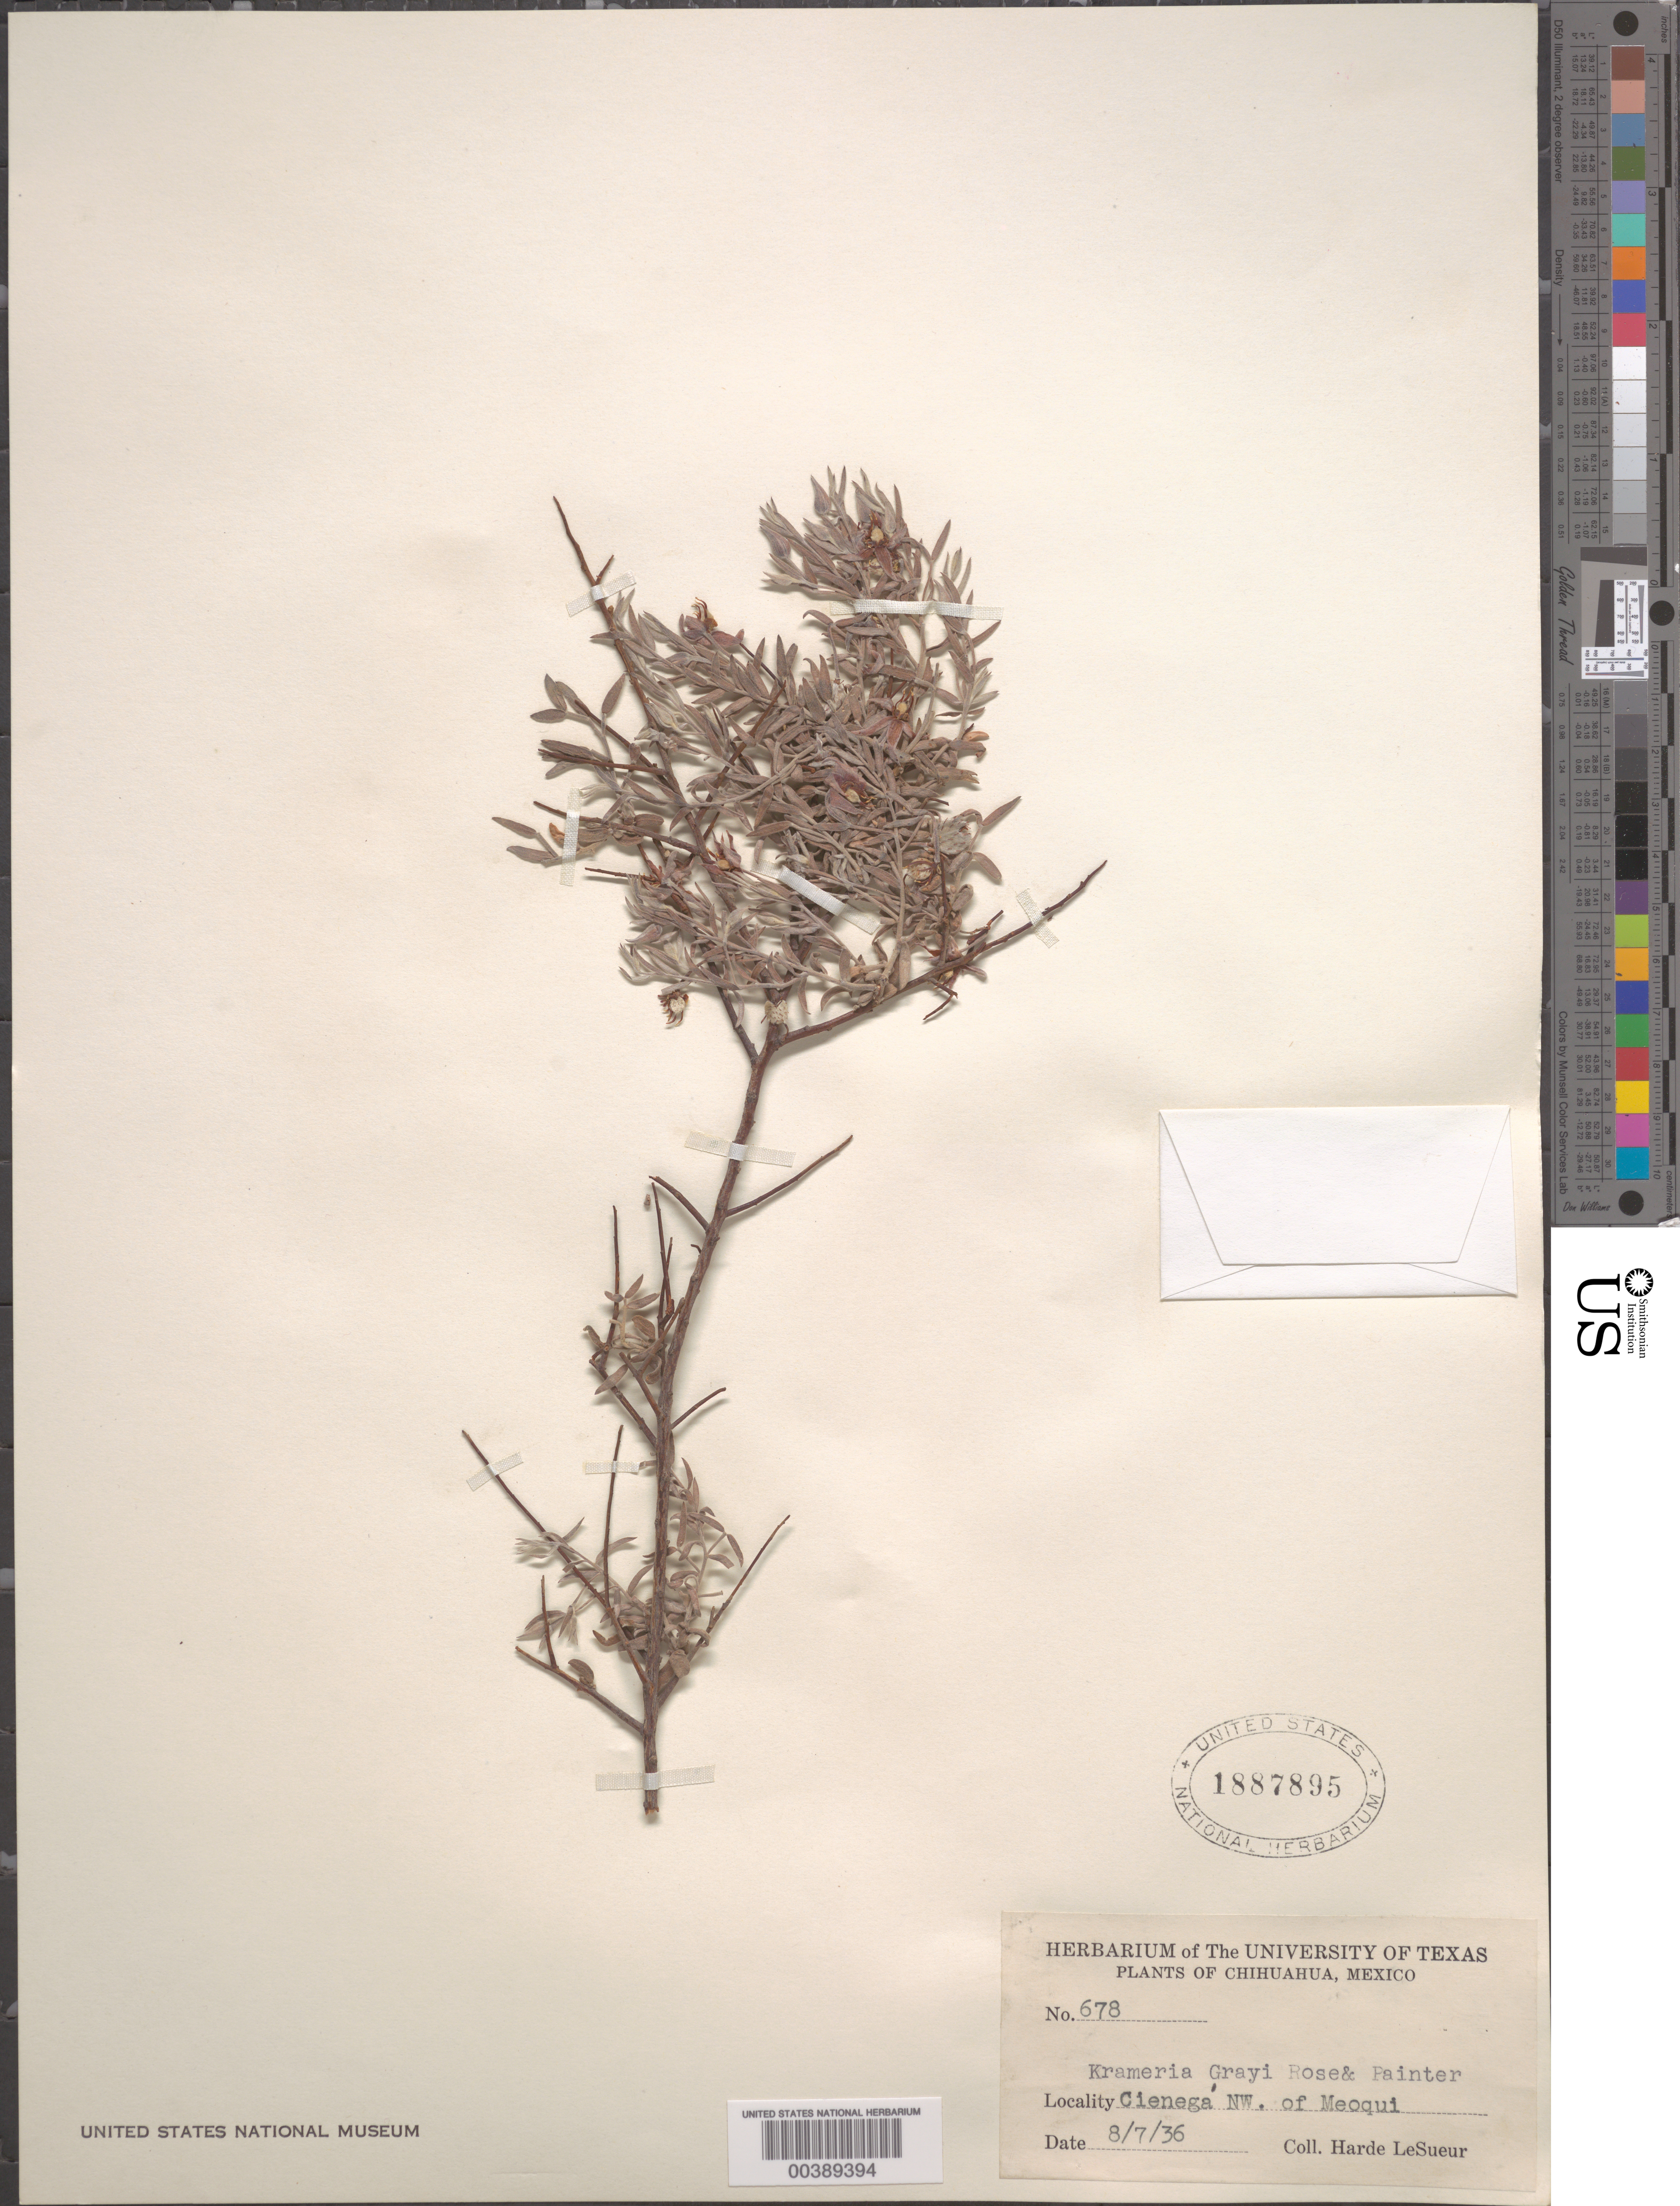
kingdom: Plantae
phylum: Tracheophyta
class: Magnoliopsida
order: Zygophyllales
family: Krameriaceae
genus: Krameria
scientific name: Krameria grayi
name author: Rose & J.H. Painter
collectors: D. H. LeSueur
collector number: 678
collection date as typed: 08 Jul 1936 or 07 Aug 1936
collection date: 1936-07-08 or 1936-08-07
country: Mexico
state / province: Chihuahua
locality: Cienega NW of Meoqui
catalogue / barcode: US 1887895